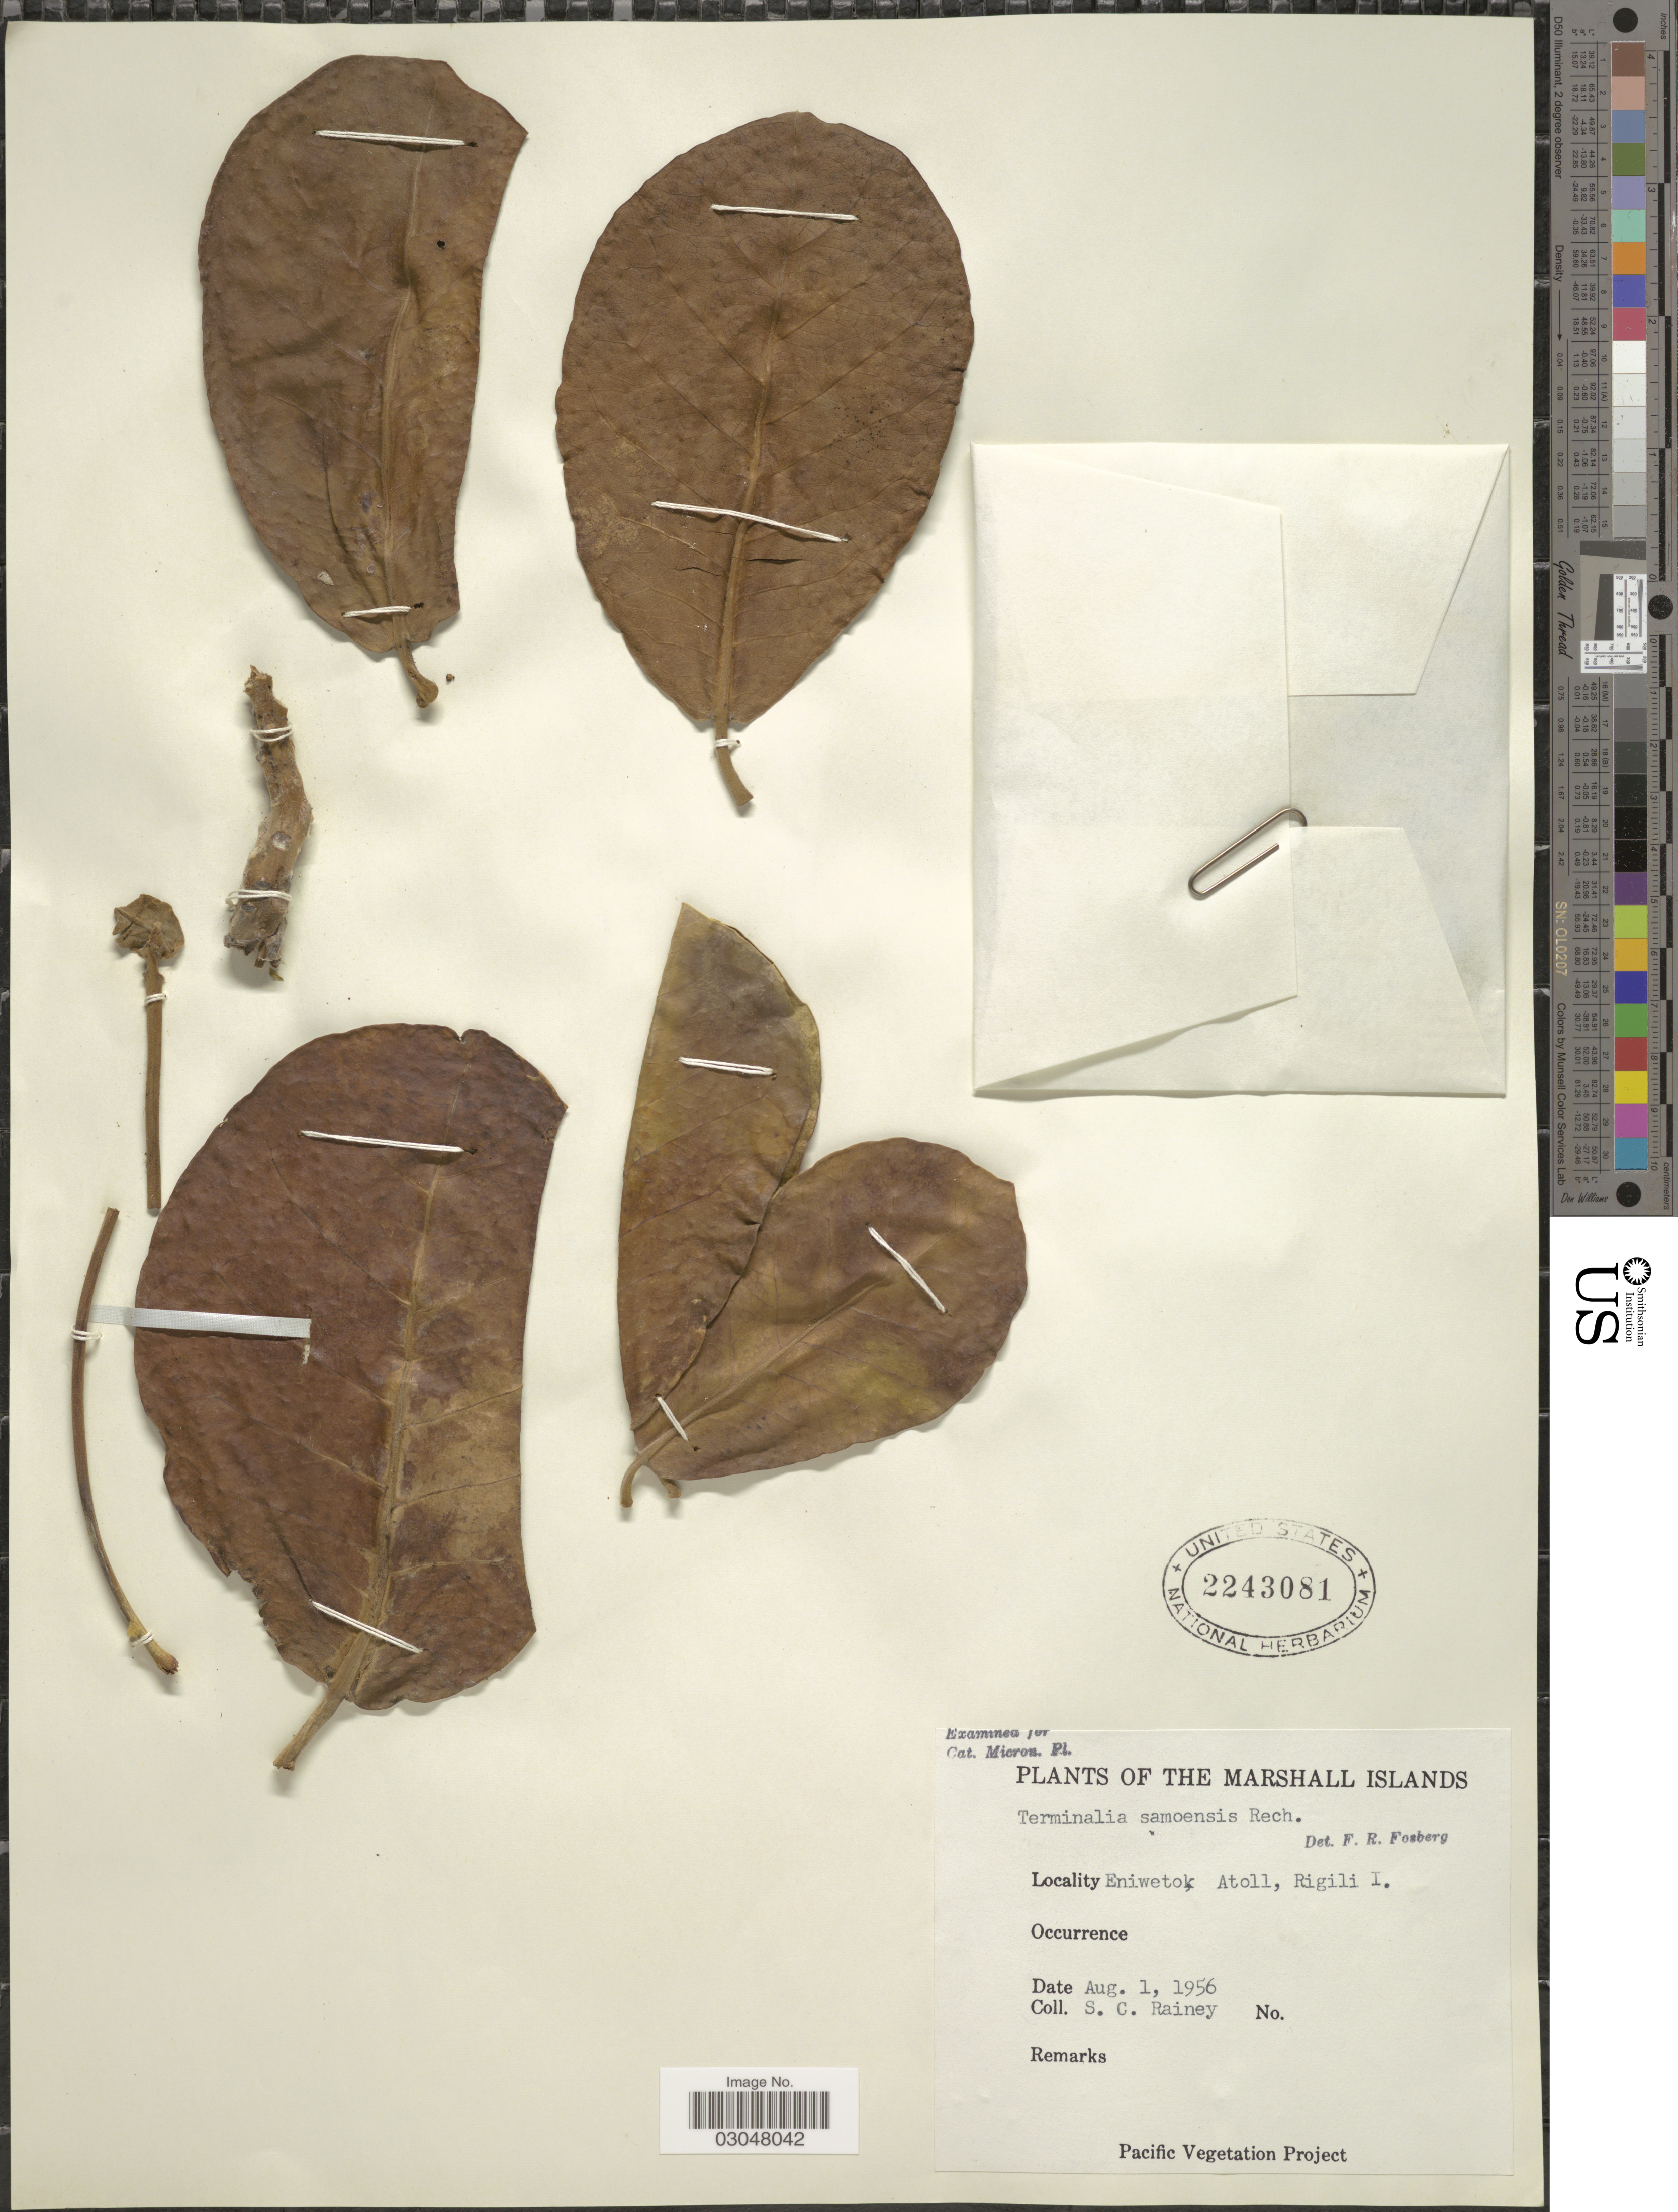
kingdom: Plantae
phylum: Tracheophyta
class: Magnoliopsida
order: Myrtales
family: Combretaceae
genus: Terminalia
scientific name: Terminalia samoensis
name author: Rech.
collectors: S. C. Rainey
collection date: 1956-08-01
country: Marshall Islands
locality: Eniwetok Atoll, Rigili I. Pacific.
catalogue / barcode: US 2243081